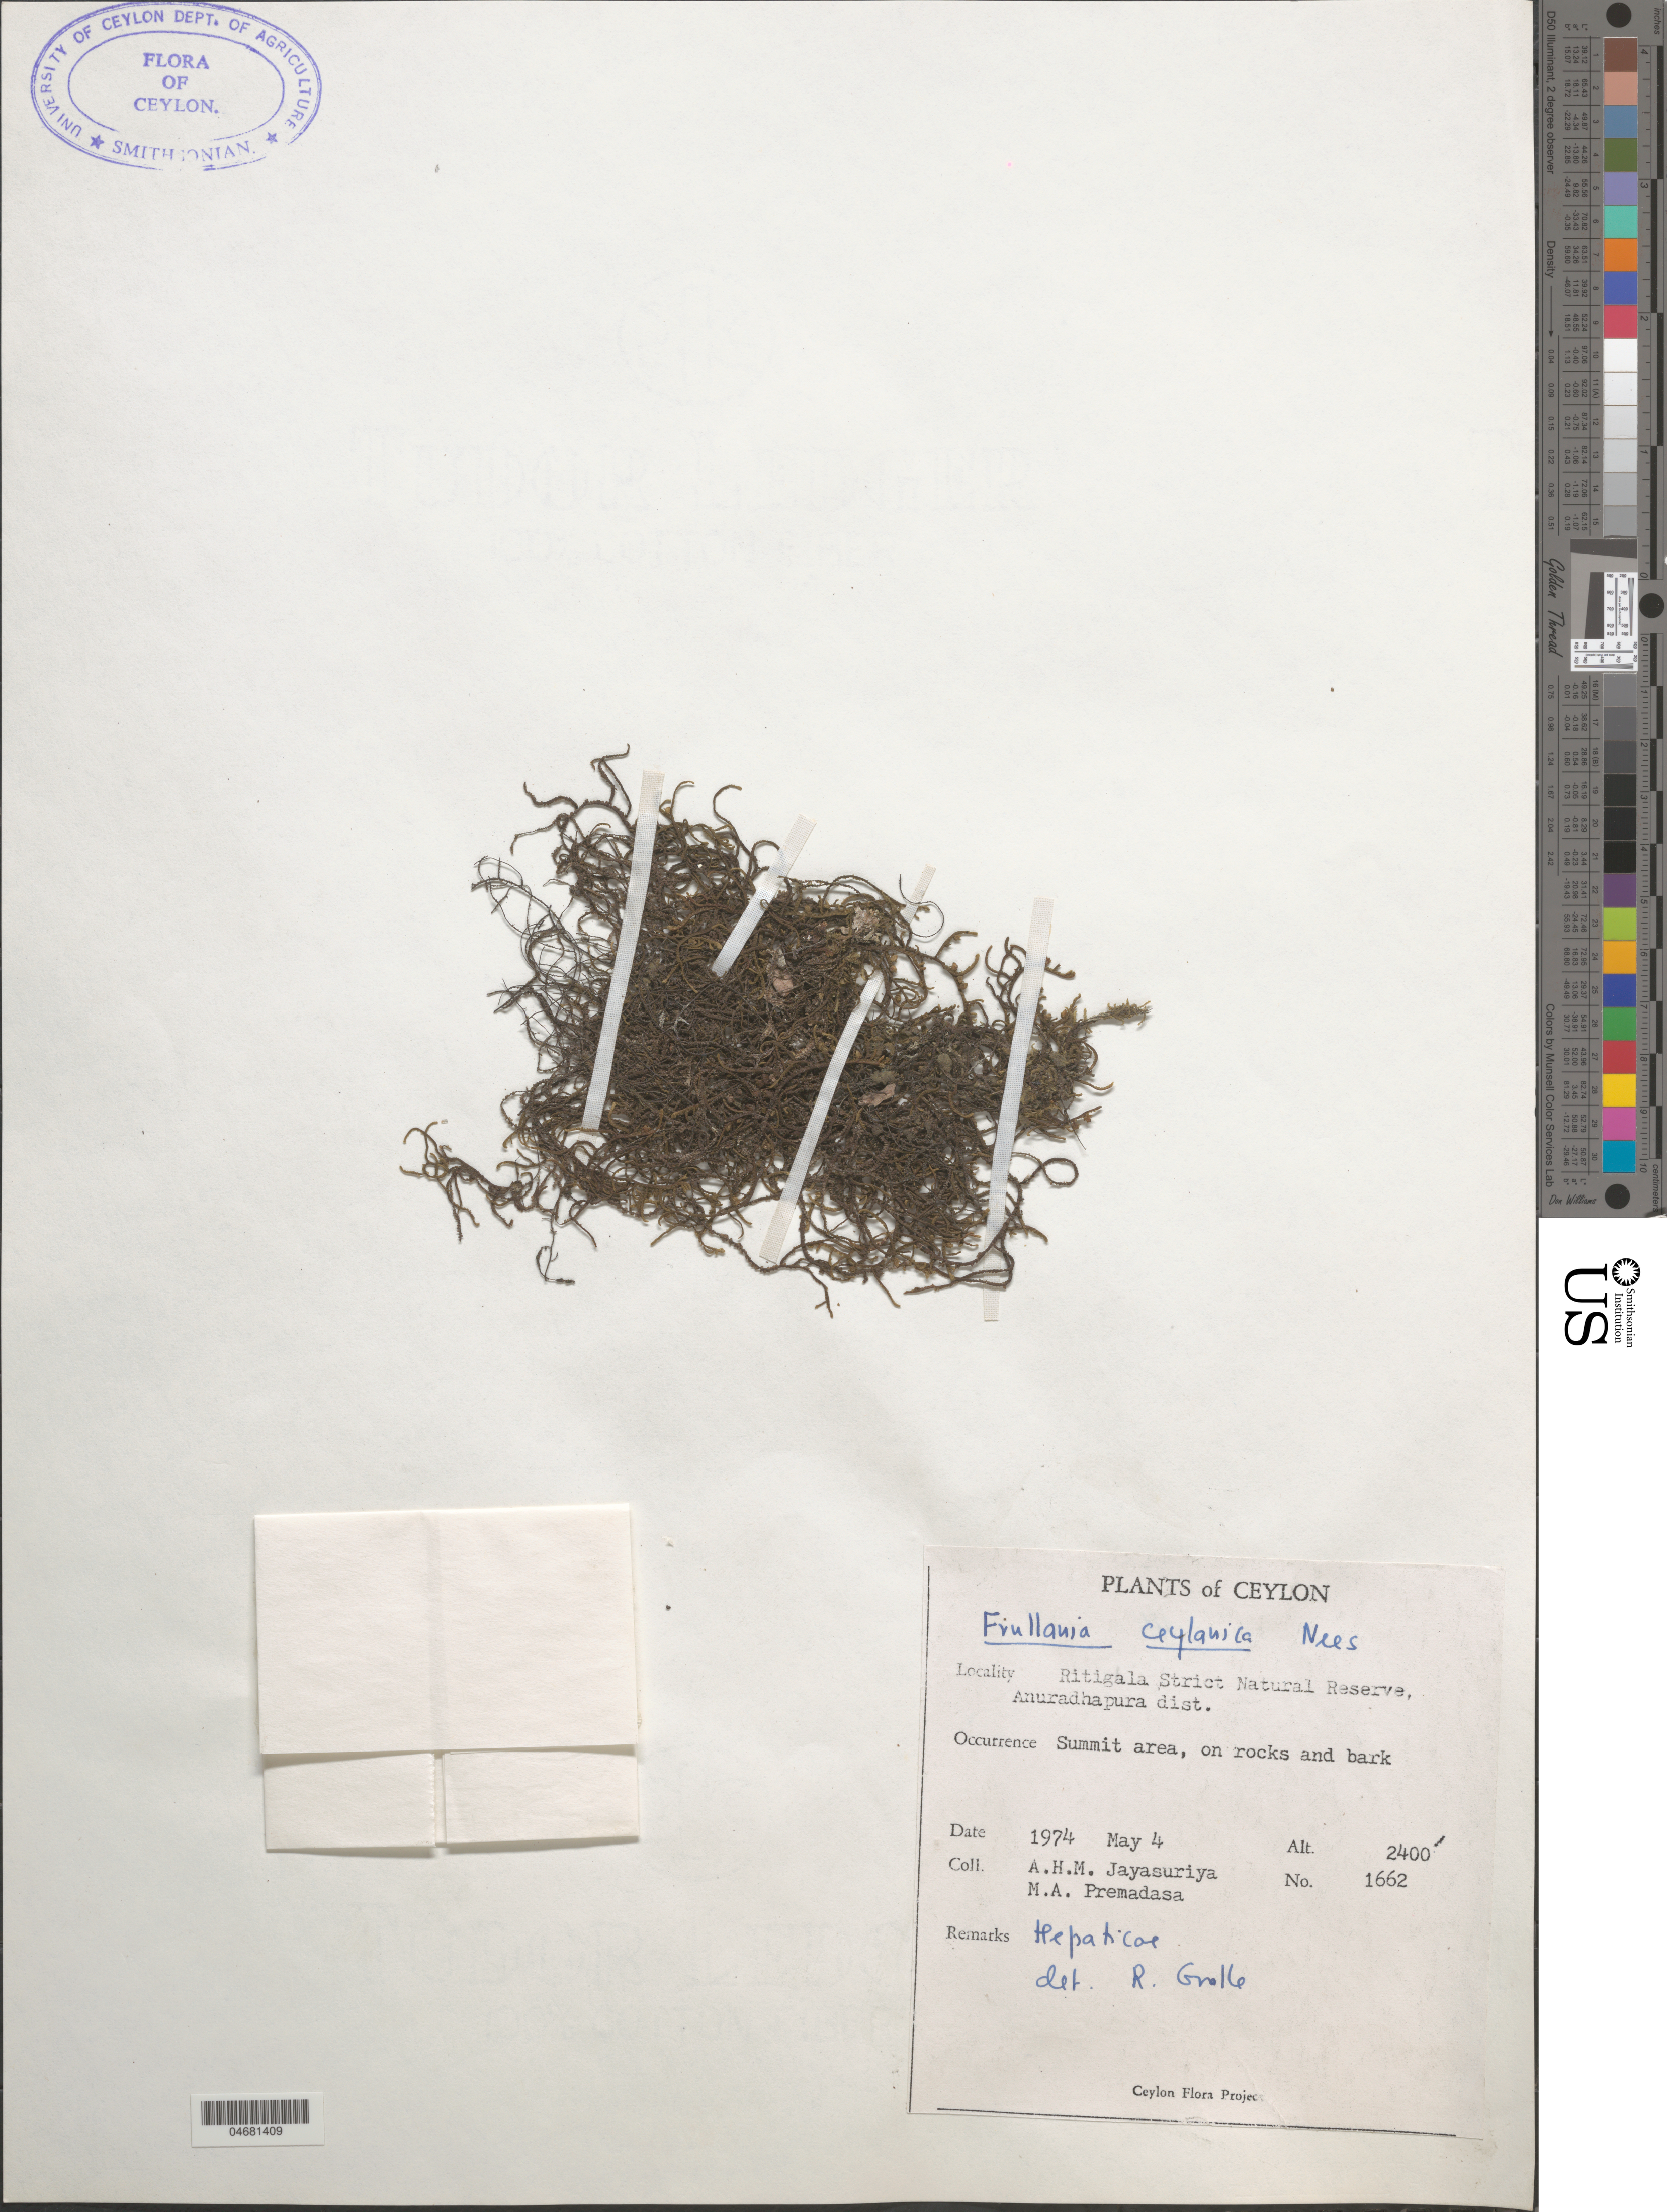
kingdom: Plantae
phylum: Marchantiophyta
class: Jungermanniopsida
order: Porellales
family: Frullaniaceae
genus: Frullania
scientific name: Frullania ceylanica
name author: Nees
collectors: A. H. Jayasuriya & M. Premadasa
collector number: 1662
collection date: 1974-05-04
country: Sri Lanka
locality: Ceylon. Ritigala Strict Natural Reserve, Anuradhapura dist. Summit area.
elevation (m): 732